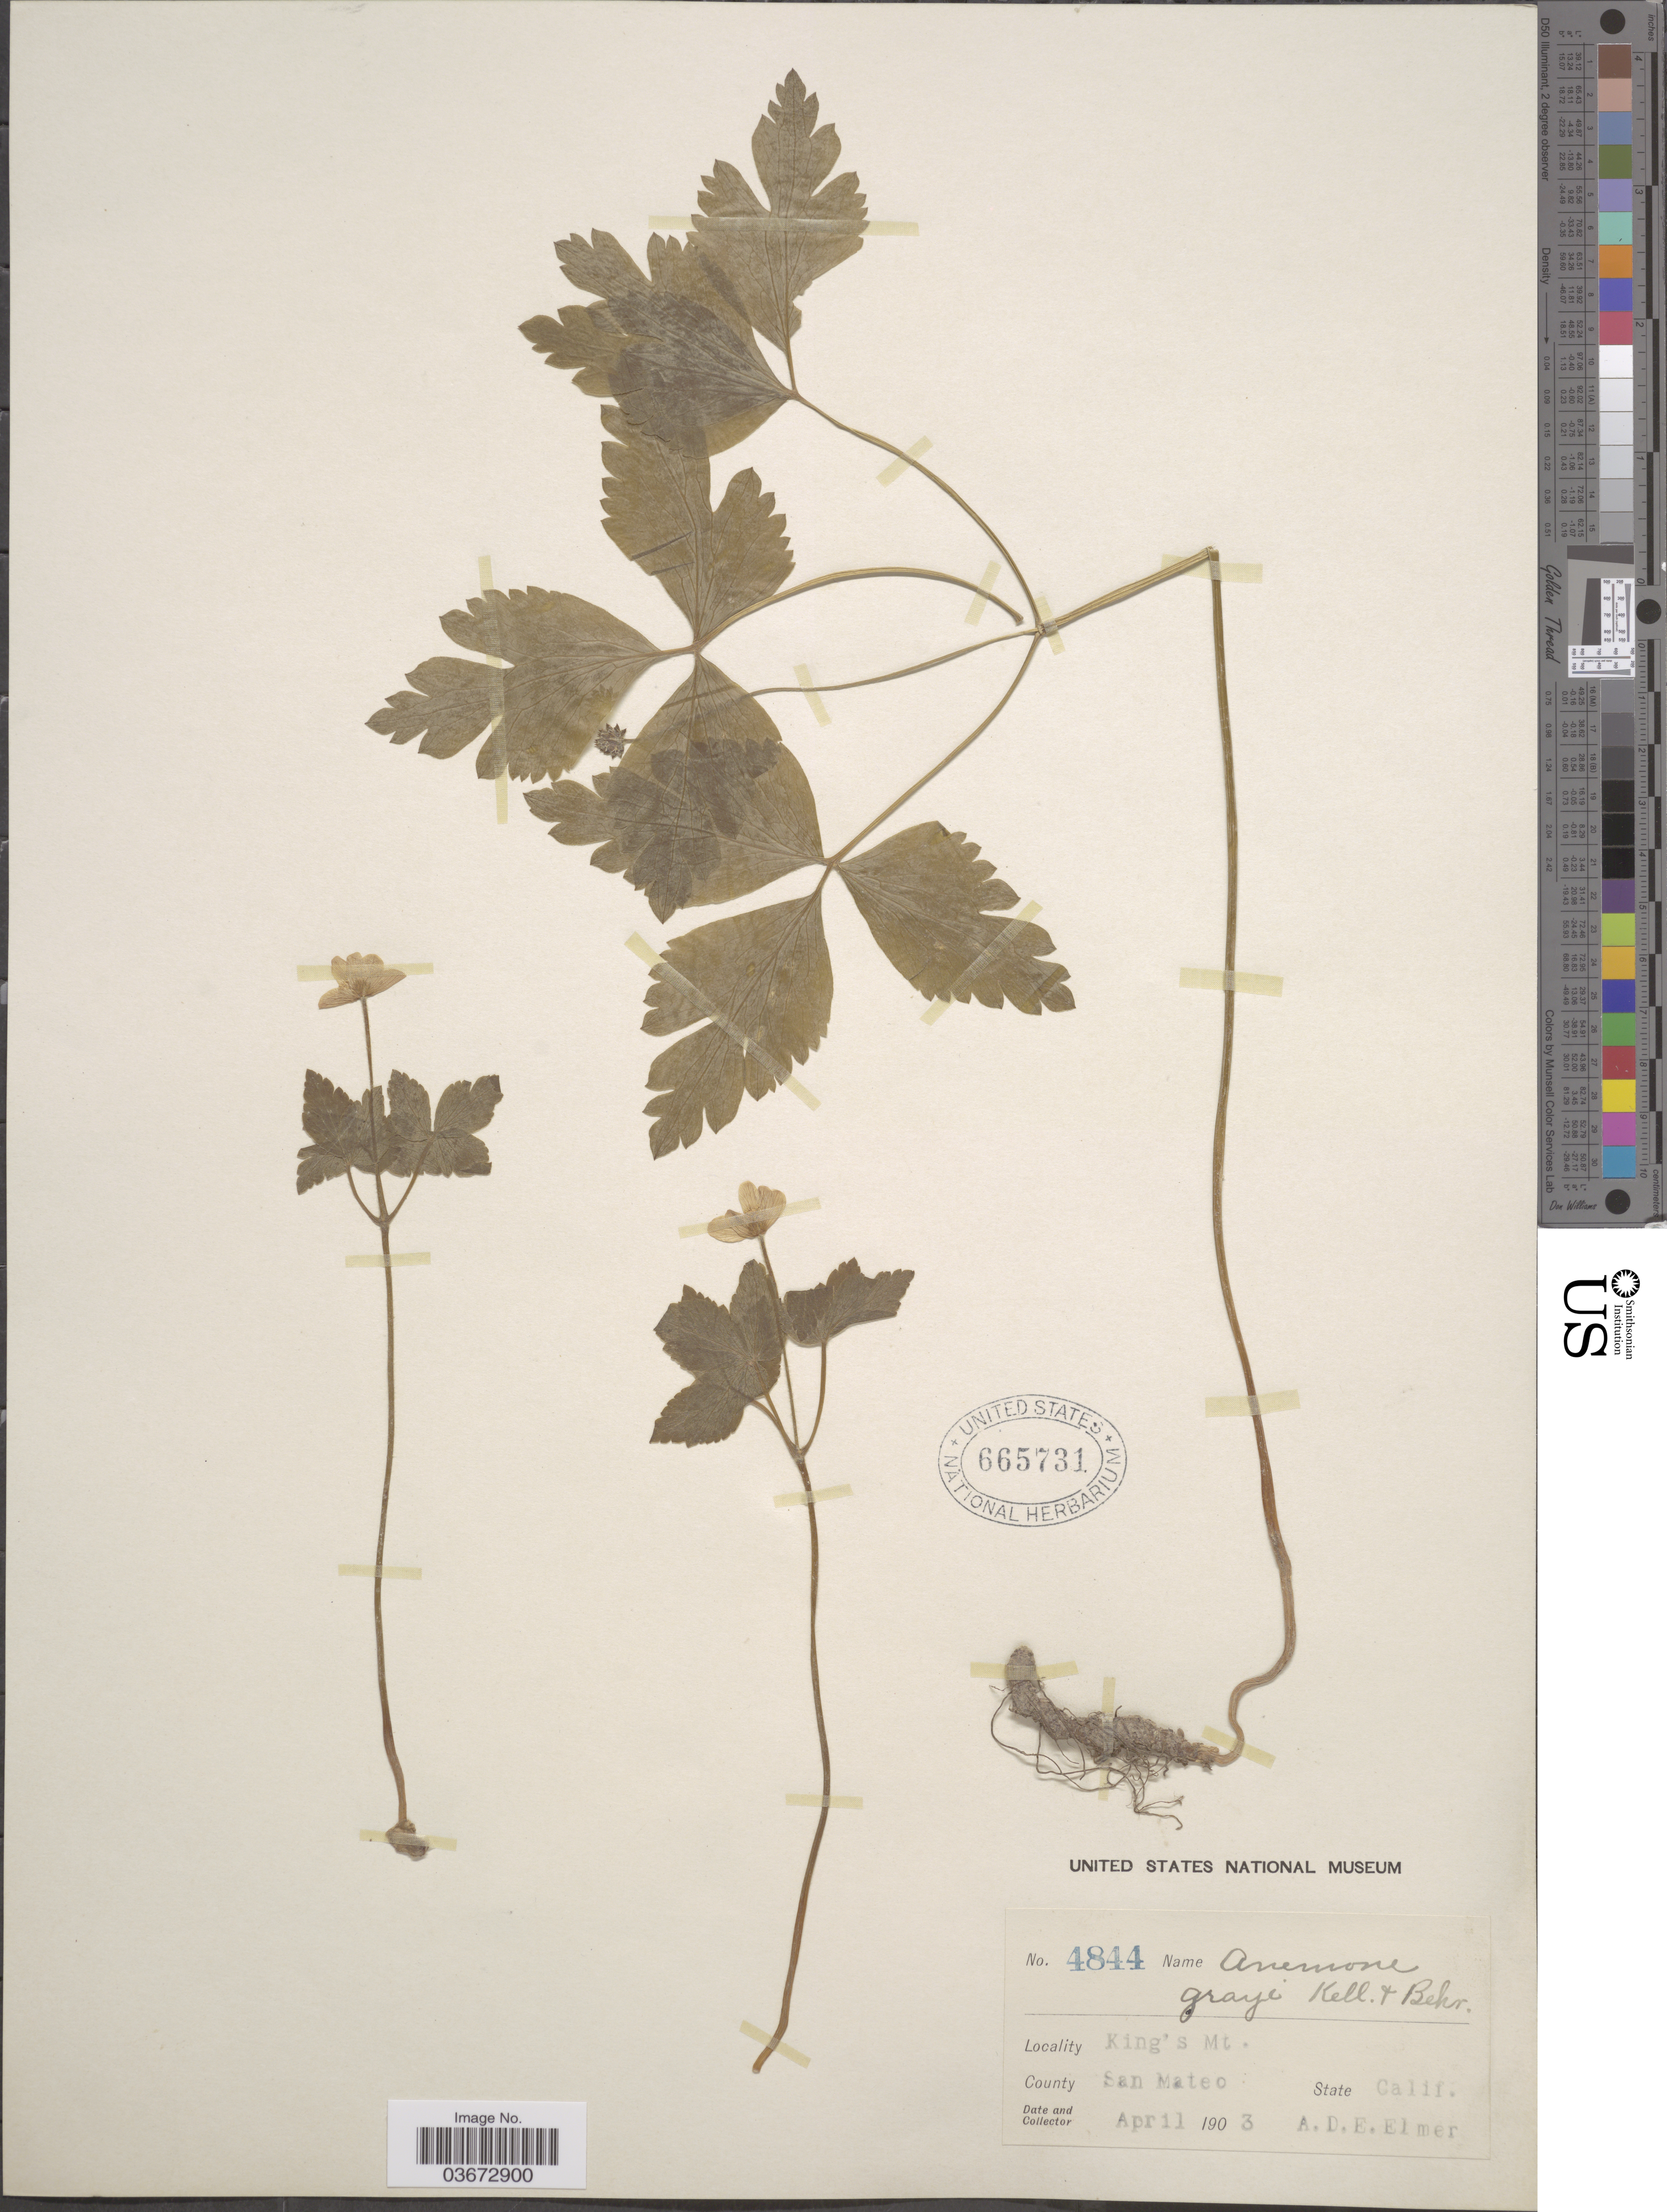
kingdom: Plantae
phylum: Tracheophyta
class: Magnoliopsida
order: Ranunculales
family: Ranunculaceae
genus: Anemone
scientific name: Anemone quinquefolia var. grayi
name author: (Behr ex Kellogg) Jeps.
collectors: A. D. E. Elmer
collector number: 4844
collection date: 1903-04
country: United States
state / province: California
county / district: San Mateo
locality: King's Mt. County San Mateo.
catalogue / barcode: US 665731